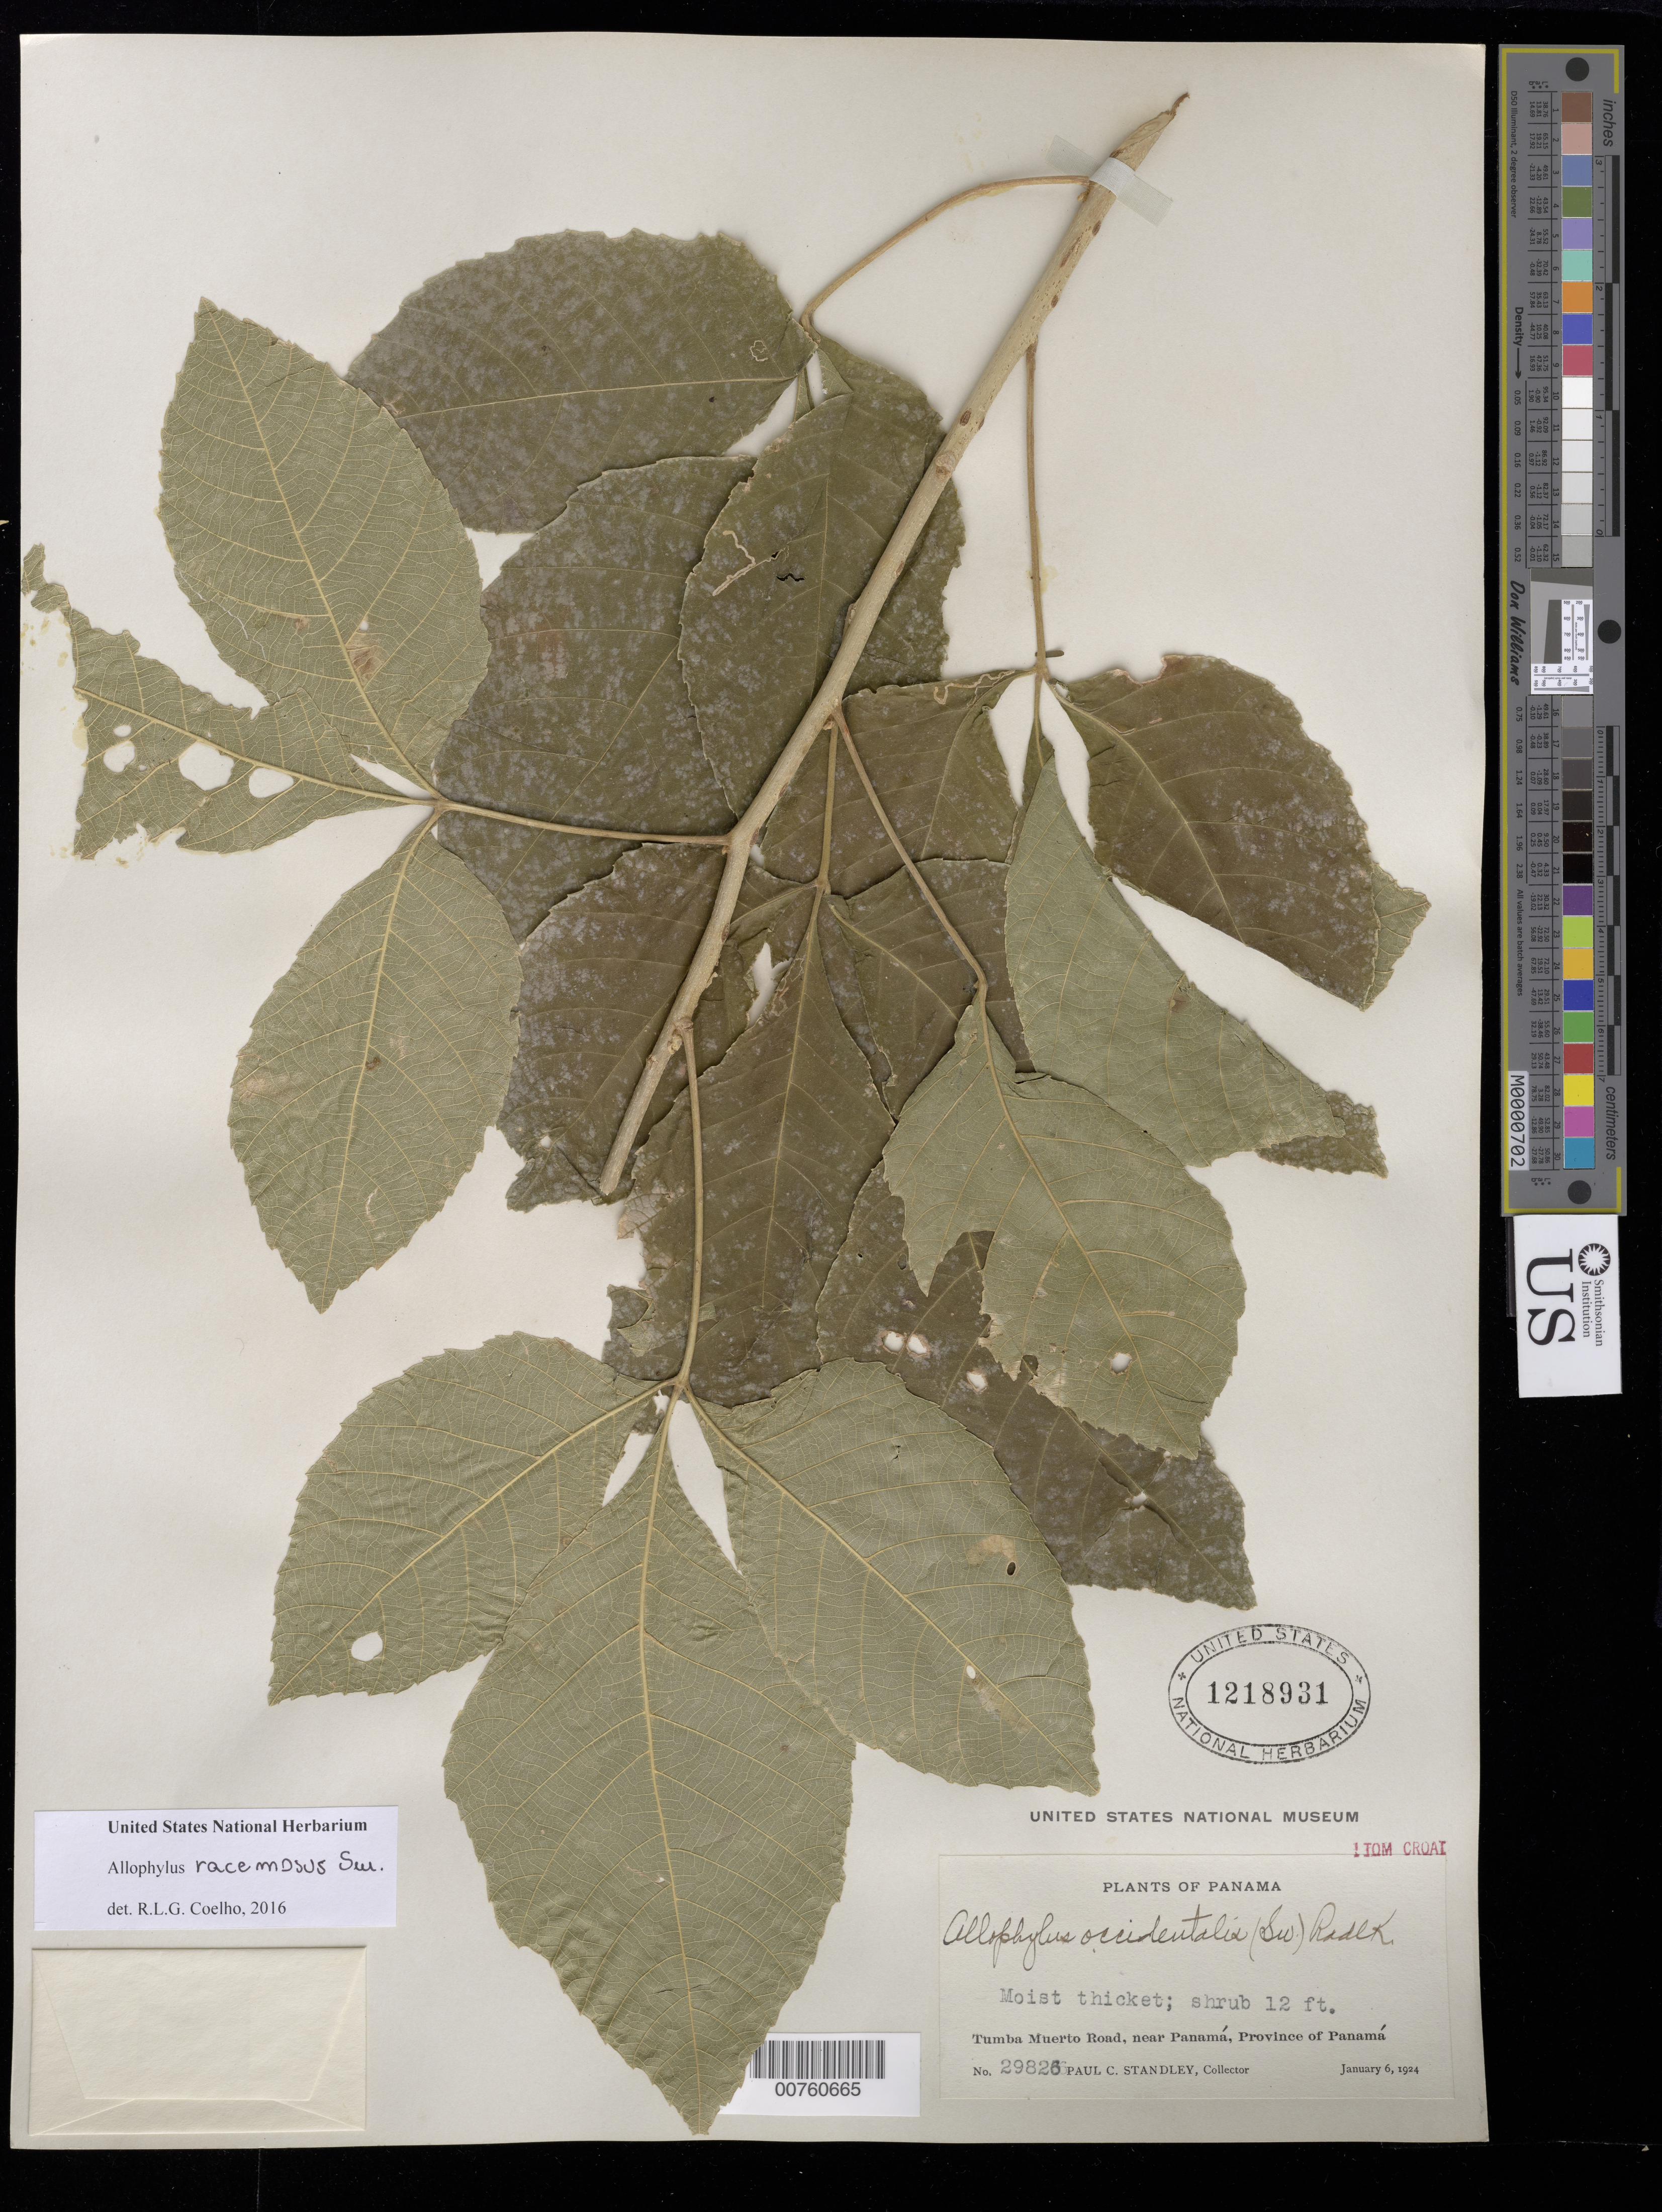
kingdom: Plantae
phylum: Tracheophyta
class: Magnoliopsida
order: Sapindales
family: Sapindaceae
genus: Allophylus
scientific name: Allophylus racemosus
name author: Sw.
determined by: Coelho, Rubens L. G.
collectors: P. C. Standley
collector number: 29826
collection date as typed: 06 Jan 1924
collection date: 1924-01-06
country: Panama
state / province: Panamá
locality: Tumba Muerto Road near Panamá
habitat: Moist thicket.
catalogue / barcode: US 1218931